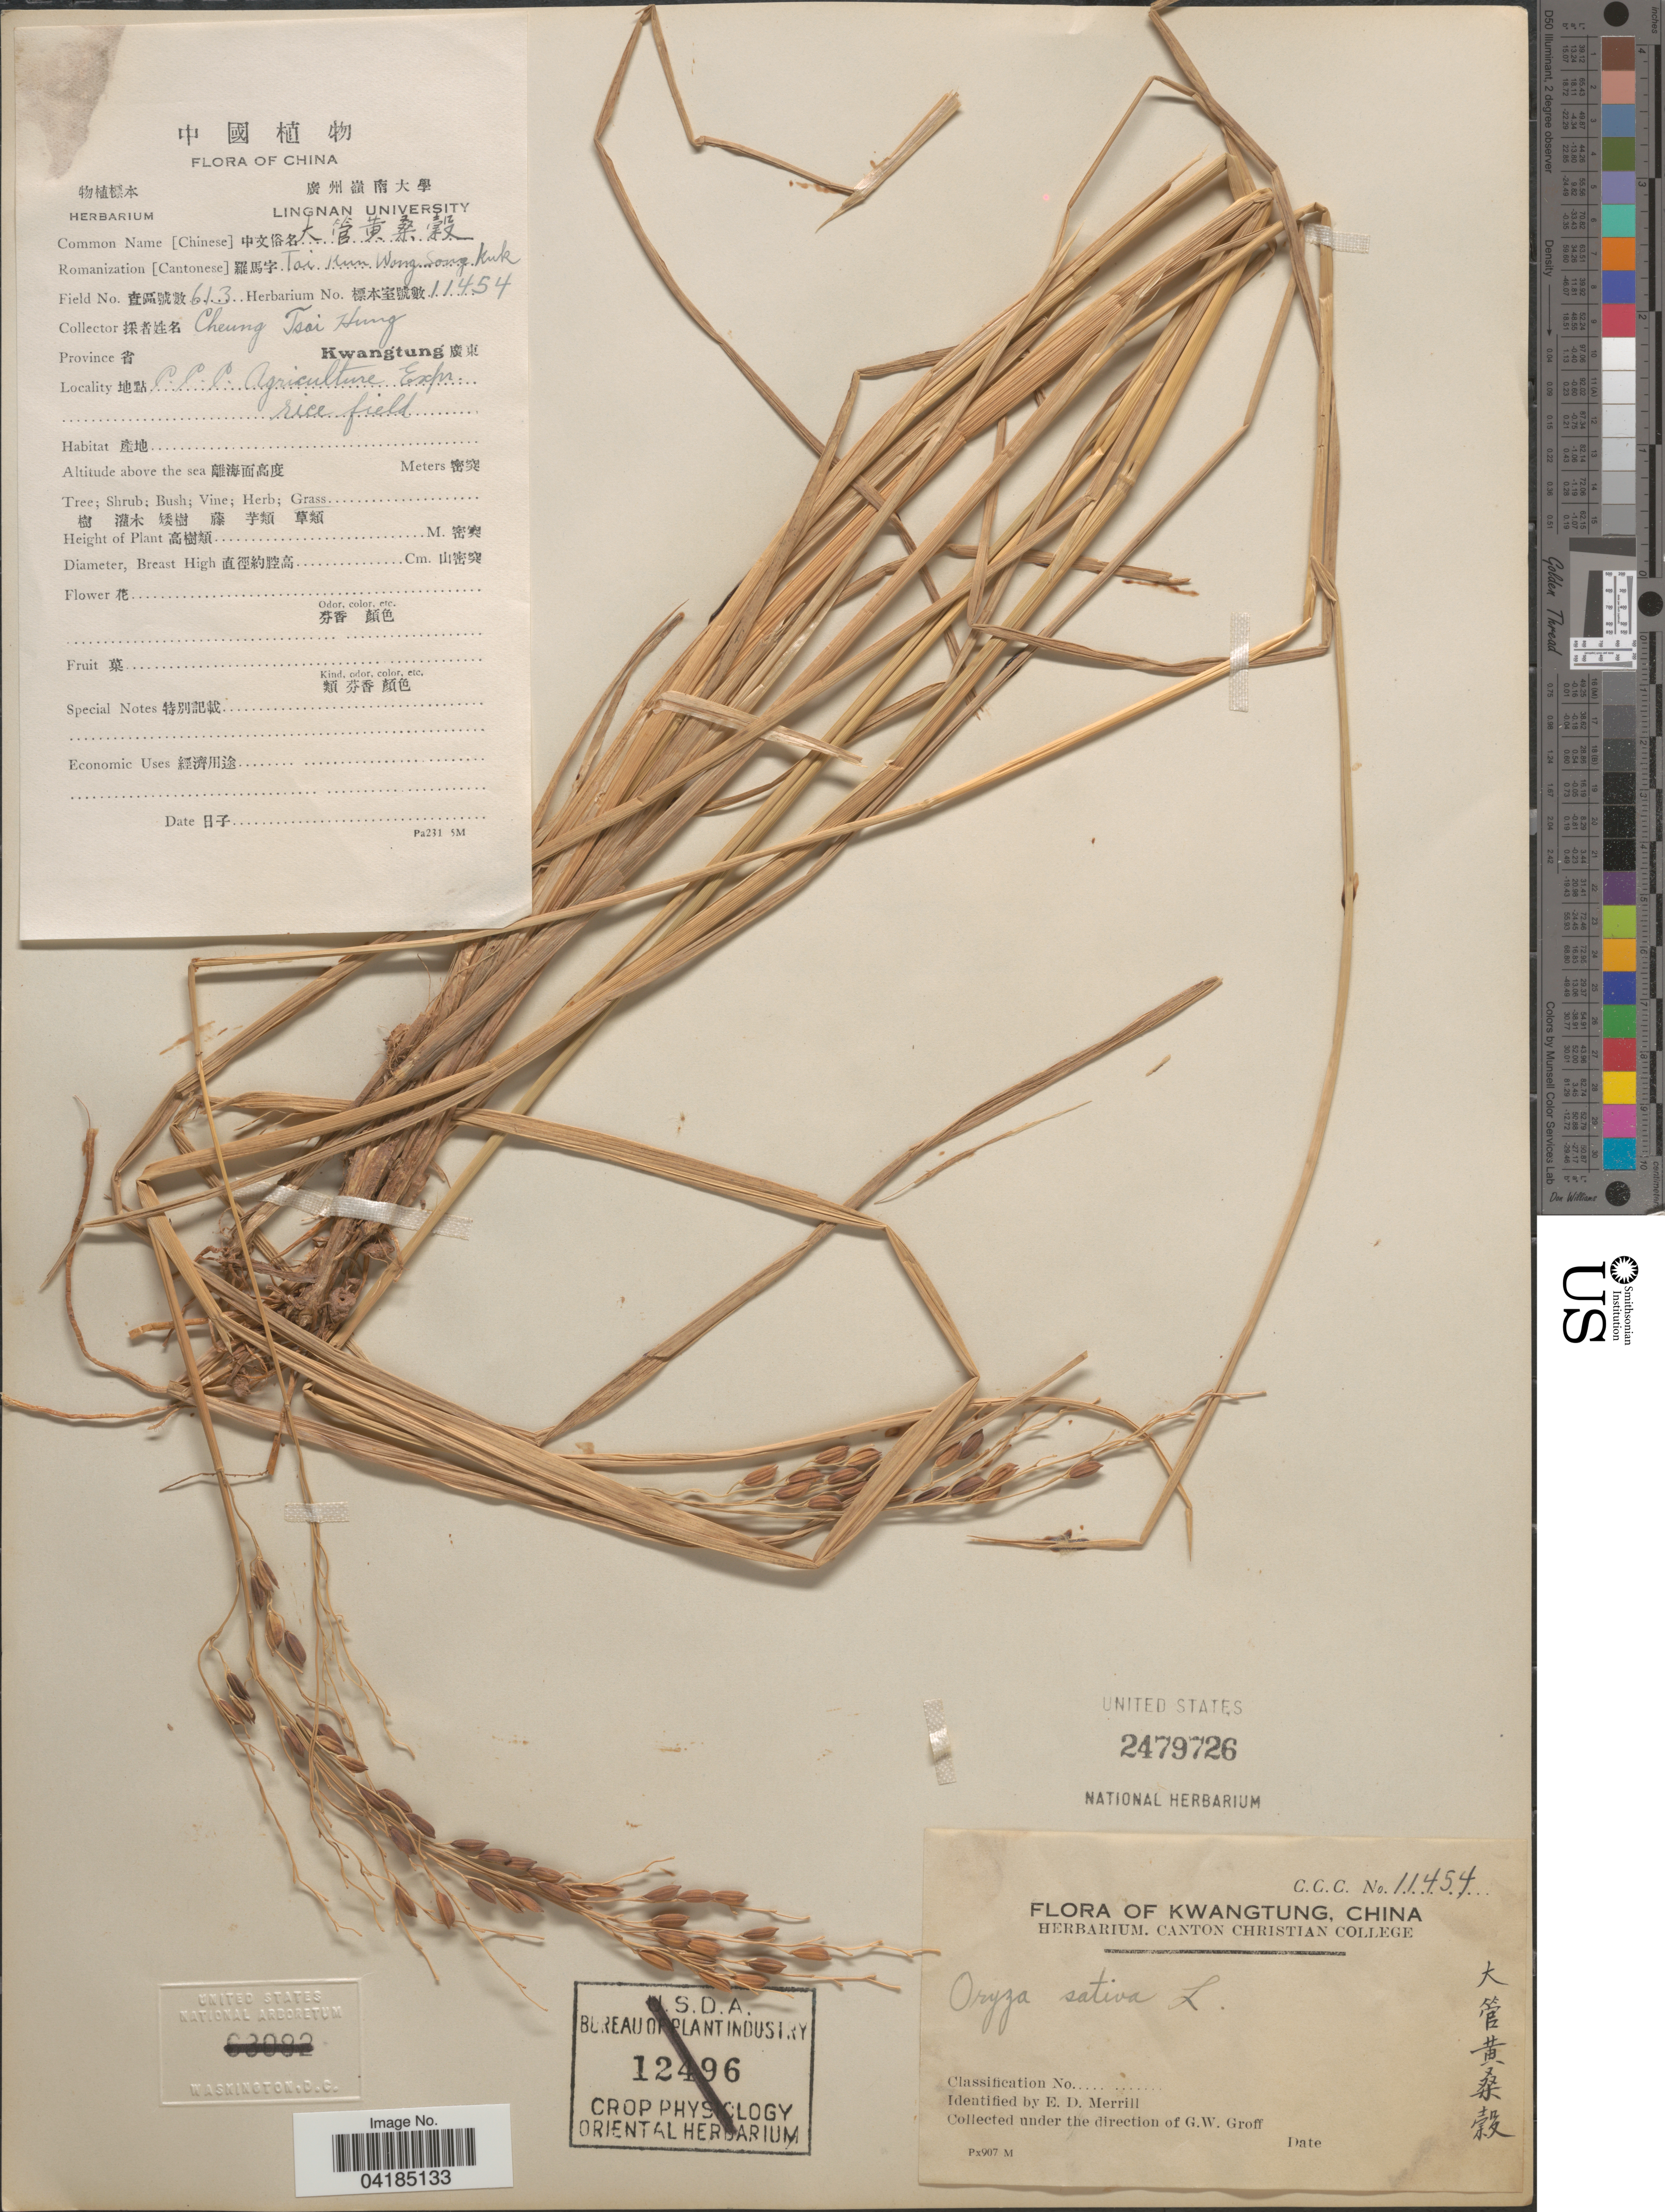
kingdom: Plantae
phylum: Tracheophyta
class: Liliopsida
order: Poales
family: Poaceae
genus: Oryza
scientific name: Oryza sativa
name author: L.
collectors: Cheung Tsai Hung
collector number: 613/11454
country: China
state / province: Guangdong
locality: Province Kwangtung. X. C.C.C. Agriculture Expr. rice field.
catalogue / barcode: US 2479726